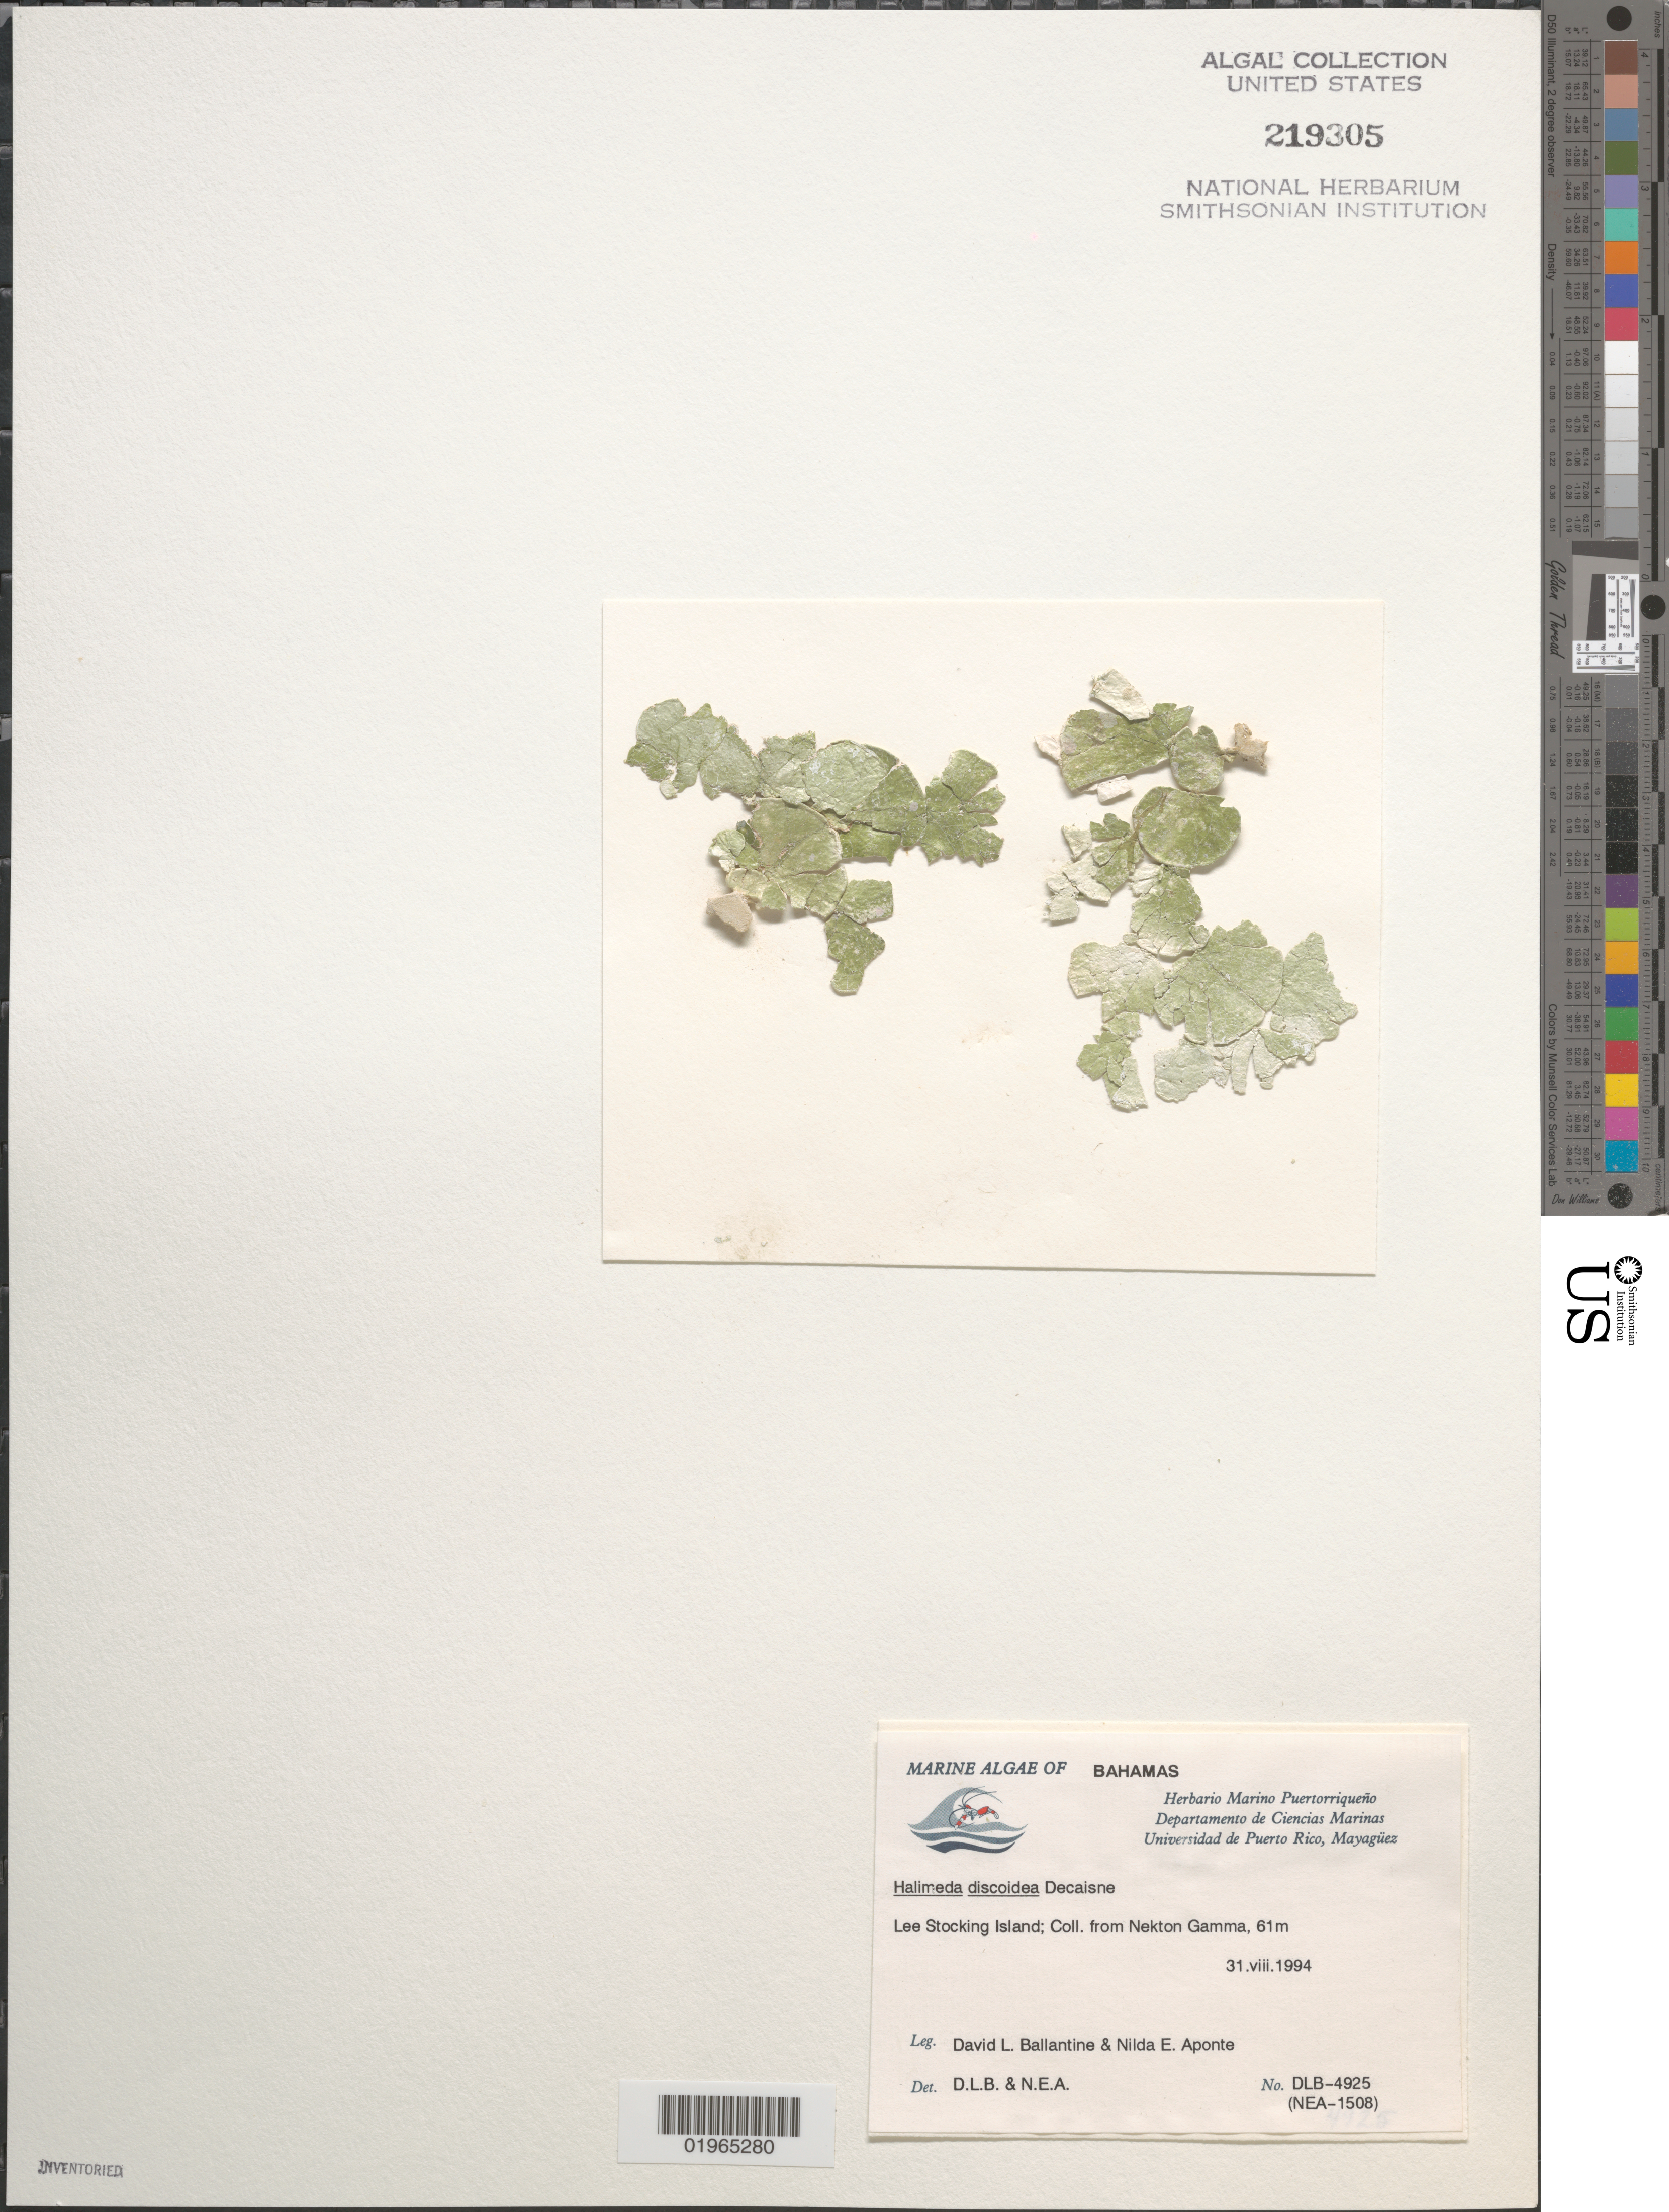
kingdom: Plantae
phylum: Chlorophyta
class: Ulvophyceae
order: Bryopsidales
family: Halimedaceae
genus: Halimeda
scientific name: Halimeda discoidea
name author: Decne.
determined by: Ballantine, D. L.; Aponte, N. E.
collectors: D.L. Ballantine & N. E. Aponte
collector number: DLB 4925, NEA 1508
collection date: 1994-08-31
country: Bahamas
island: Lee Stocking Island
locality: Nekton Gamma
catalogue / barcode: US 219305